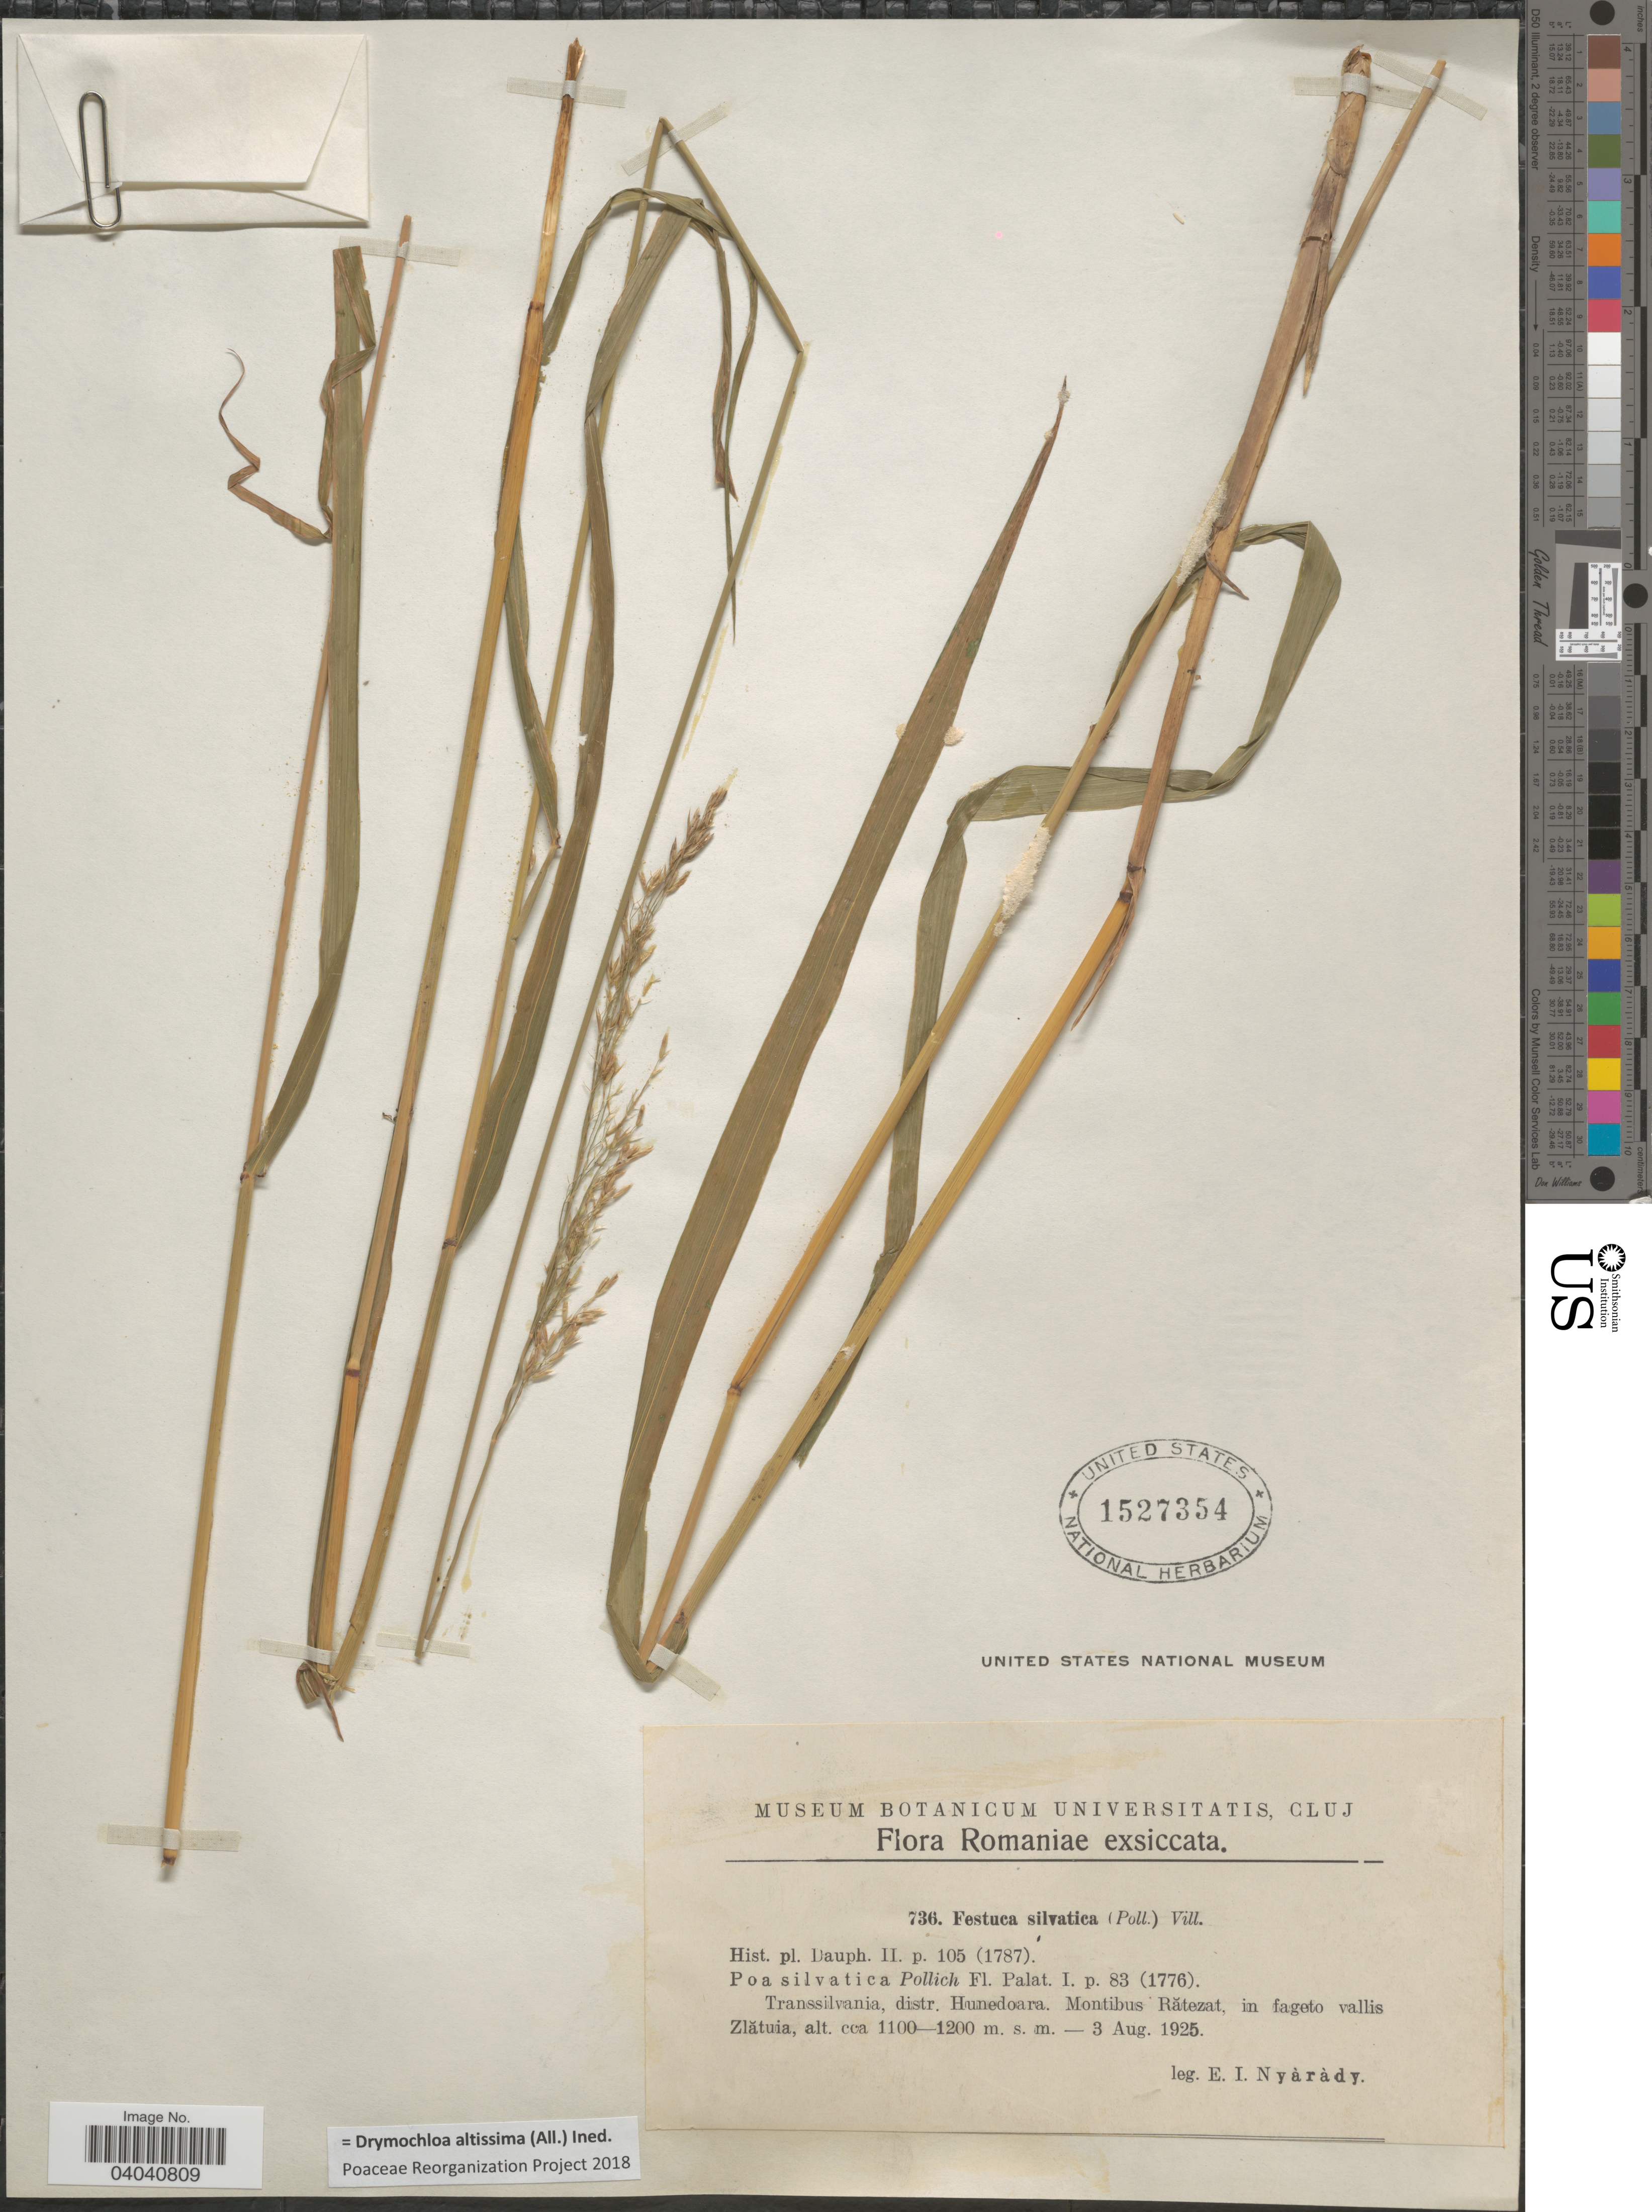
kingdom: Plantae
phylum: Tracheophyta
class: Liliopsida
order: Poales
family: Poaceae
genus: Drymochloa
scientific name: Drymochloa altissima (All.) ined.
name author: (All.)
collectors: E. Nyárády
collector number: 736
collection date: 1925-08-03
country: Romania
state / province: Hunedoara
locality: Transsilvania, distr. Hunedoara. Montibus Rătezat, in fageto vallis Zlătuia.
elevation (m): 1100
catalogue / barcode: US 1527354